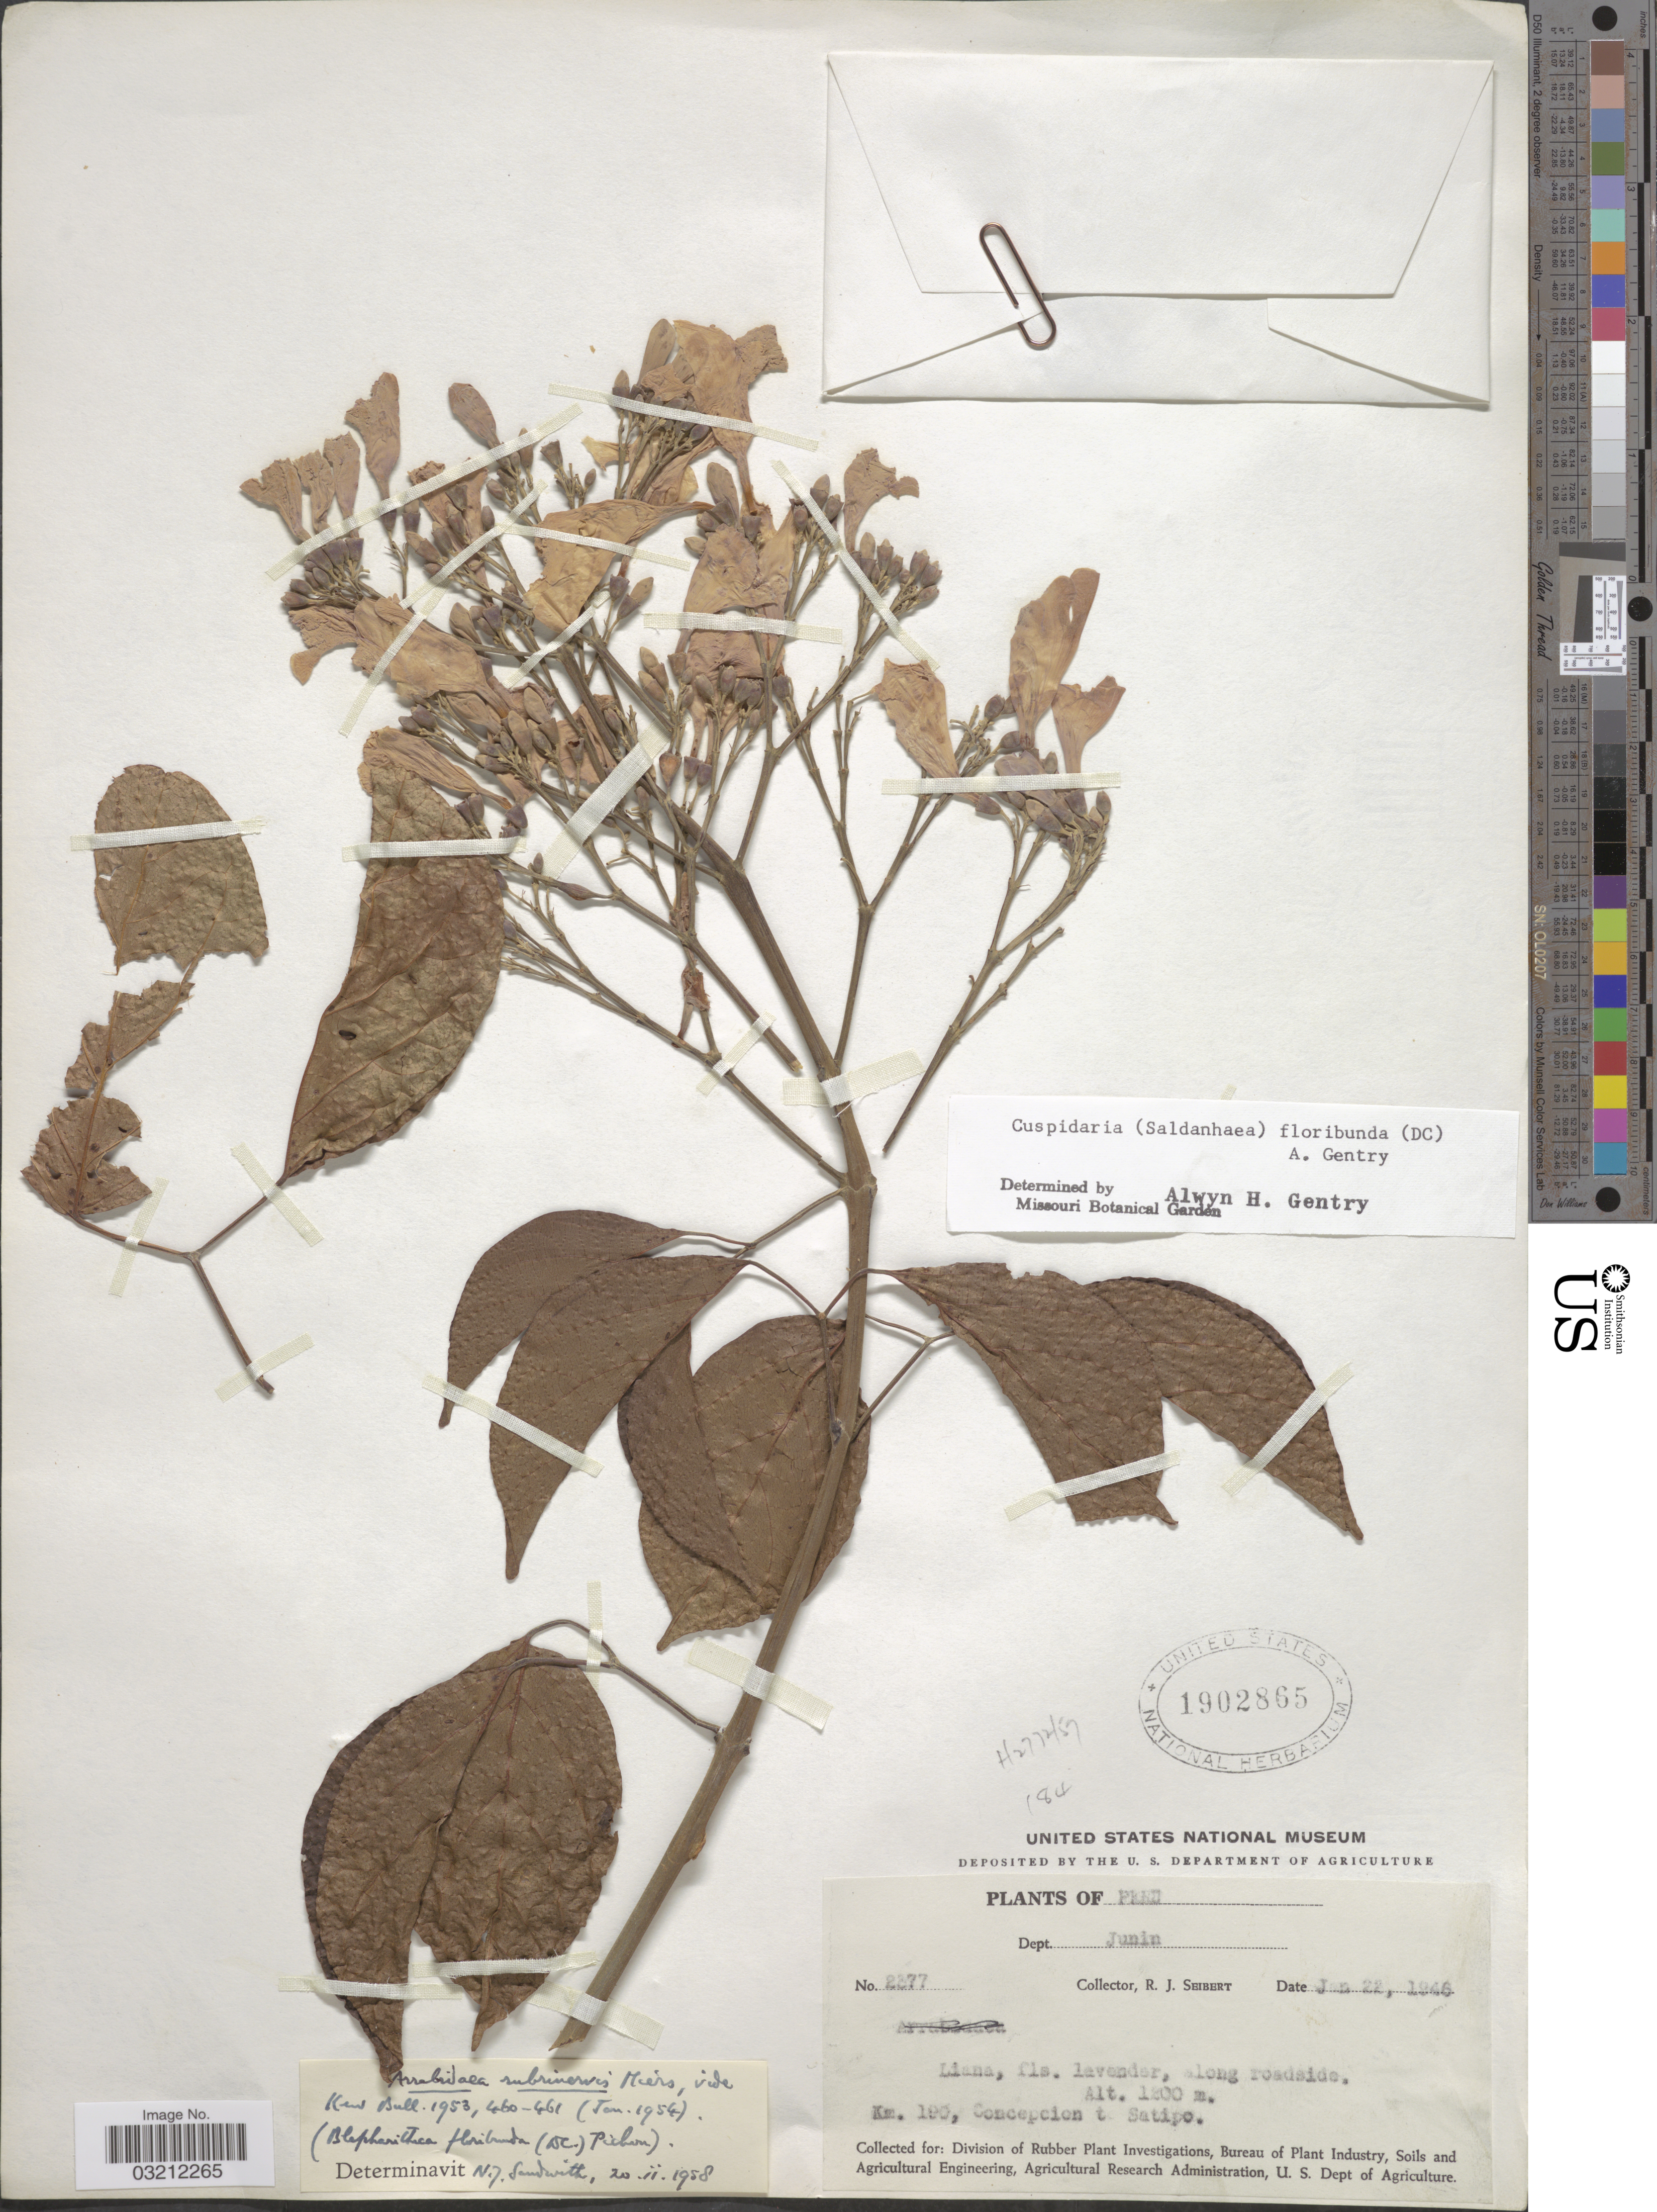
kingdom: Plantae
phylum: Tracheophyta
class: Magnoliopsida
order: Lamiales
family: Bignoniaceae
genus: Cuspidaria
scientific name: Cuspidaria floribunda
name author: (A. DC.) A.H. Gentry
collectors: R. J. Seibert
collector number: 2377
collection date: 1946-01-22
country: Peru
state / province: Junín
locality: Km. 190, Concepcion to Satipo.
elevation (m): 1200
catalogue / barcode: US 1902865